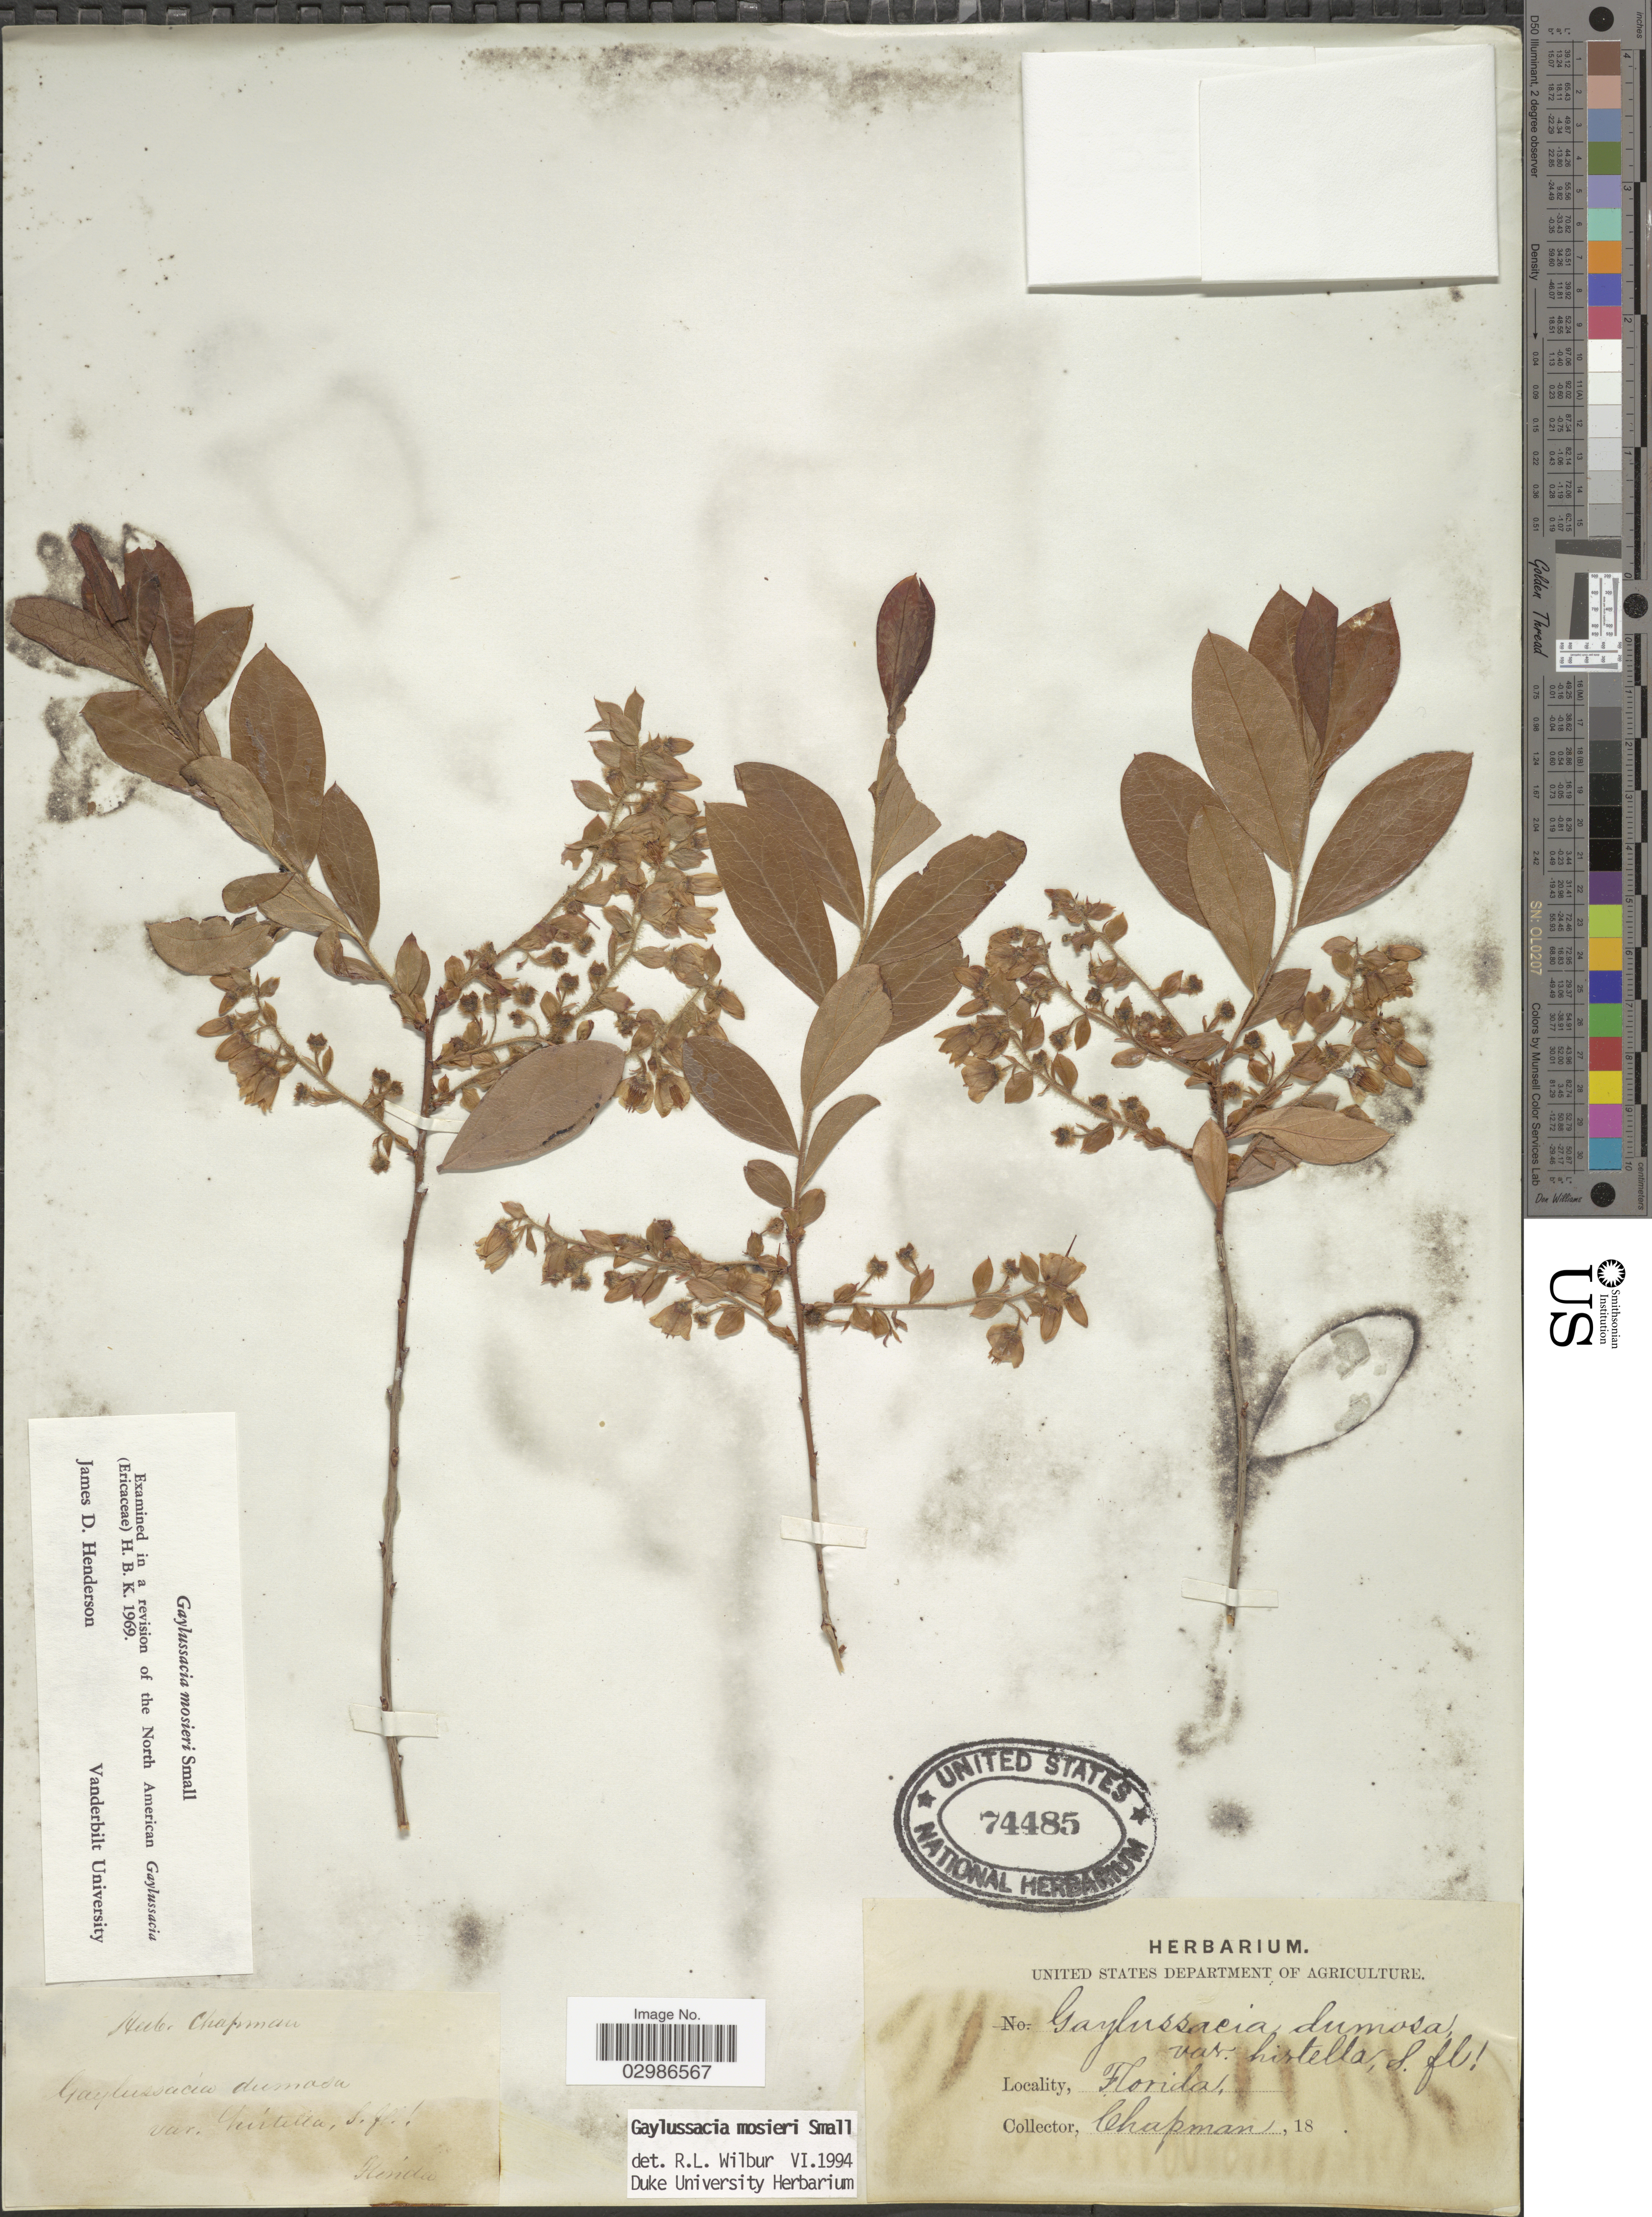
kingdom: Plantae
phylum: Tracheophyta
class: Magnoliopsida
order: Ericales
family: Ericaceae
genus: Gaylussacia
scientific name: Gaylussacia mosieri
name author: Small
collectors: A. Chapman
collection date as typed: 18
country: United States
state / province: Florida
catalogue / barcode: US 74485